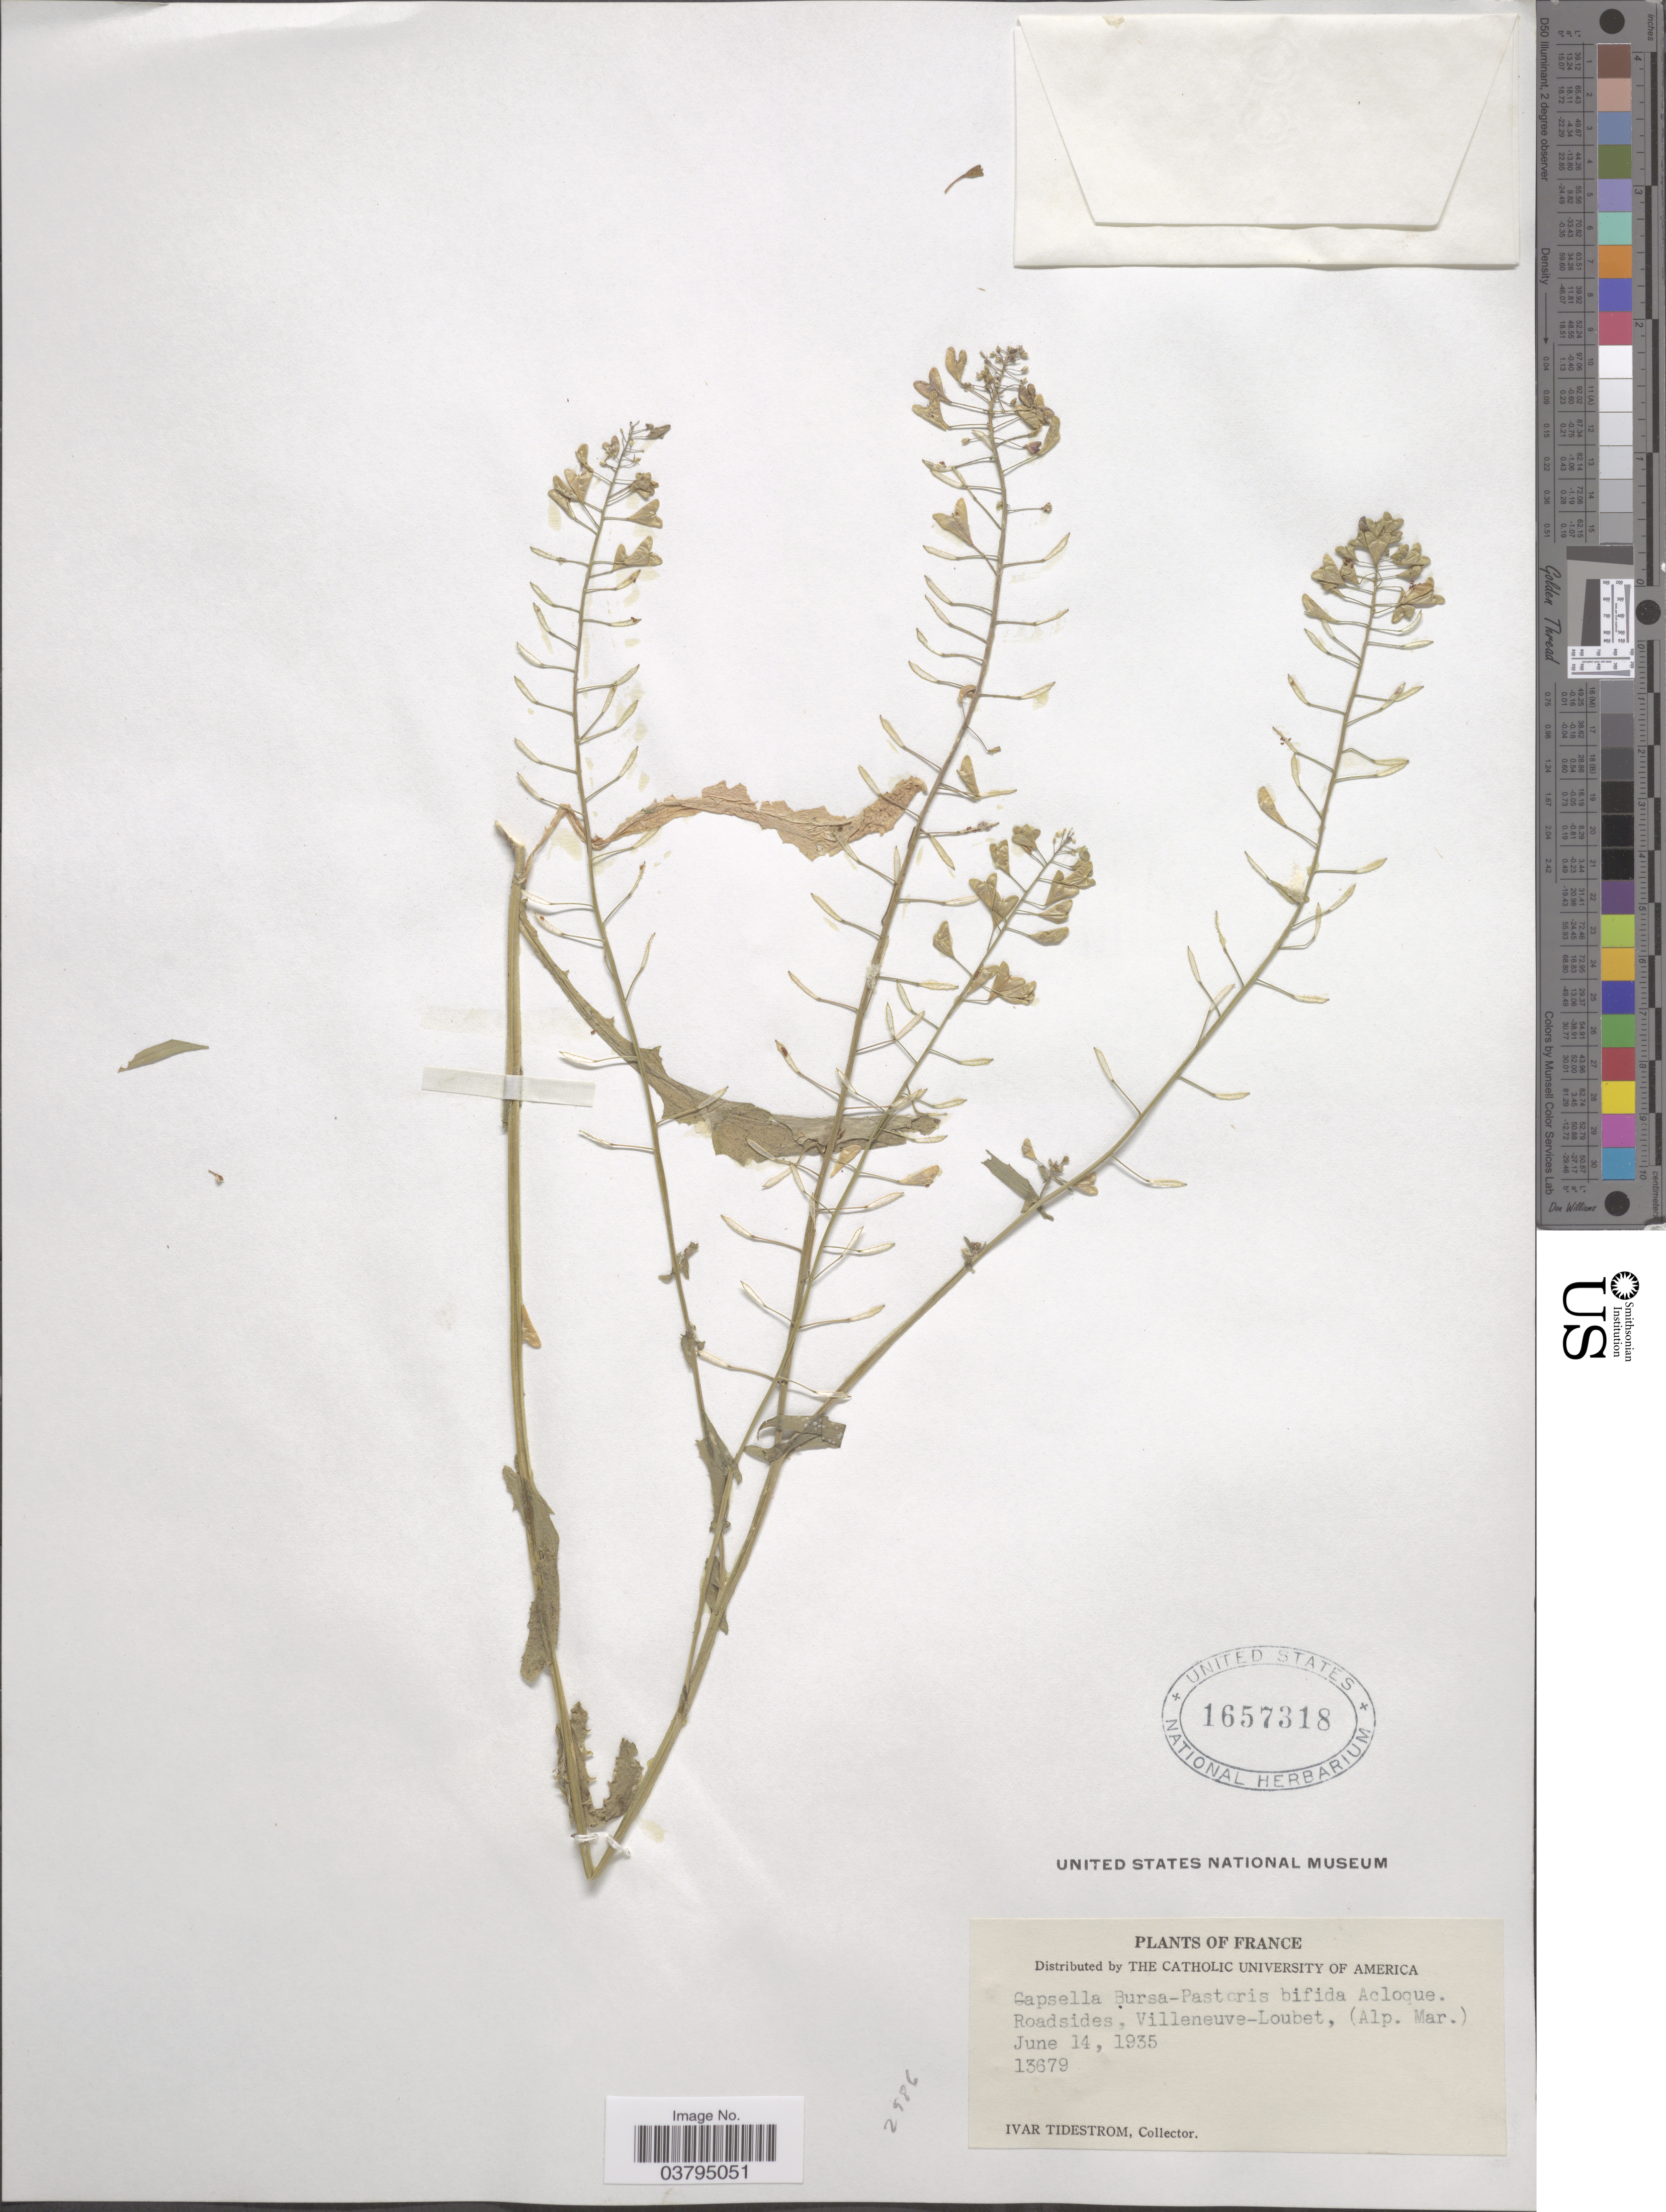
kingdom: Plantae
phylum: Tracheophyta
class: Magnoliopsida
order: Brassicales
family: Brassicaceae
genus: Capsella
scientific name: Capsella bursa-pastoris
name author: (L.) Medik.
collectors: I. F. Tidestrom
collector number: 13679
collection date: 1935-06-14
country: France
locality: Roadsides, Villeneuve- Loubet, (Alp. Mar.).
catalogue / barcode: US 1657318